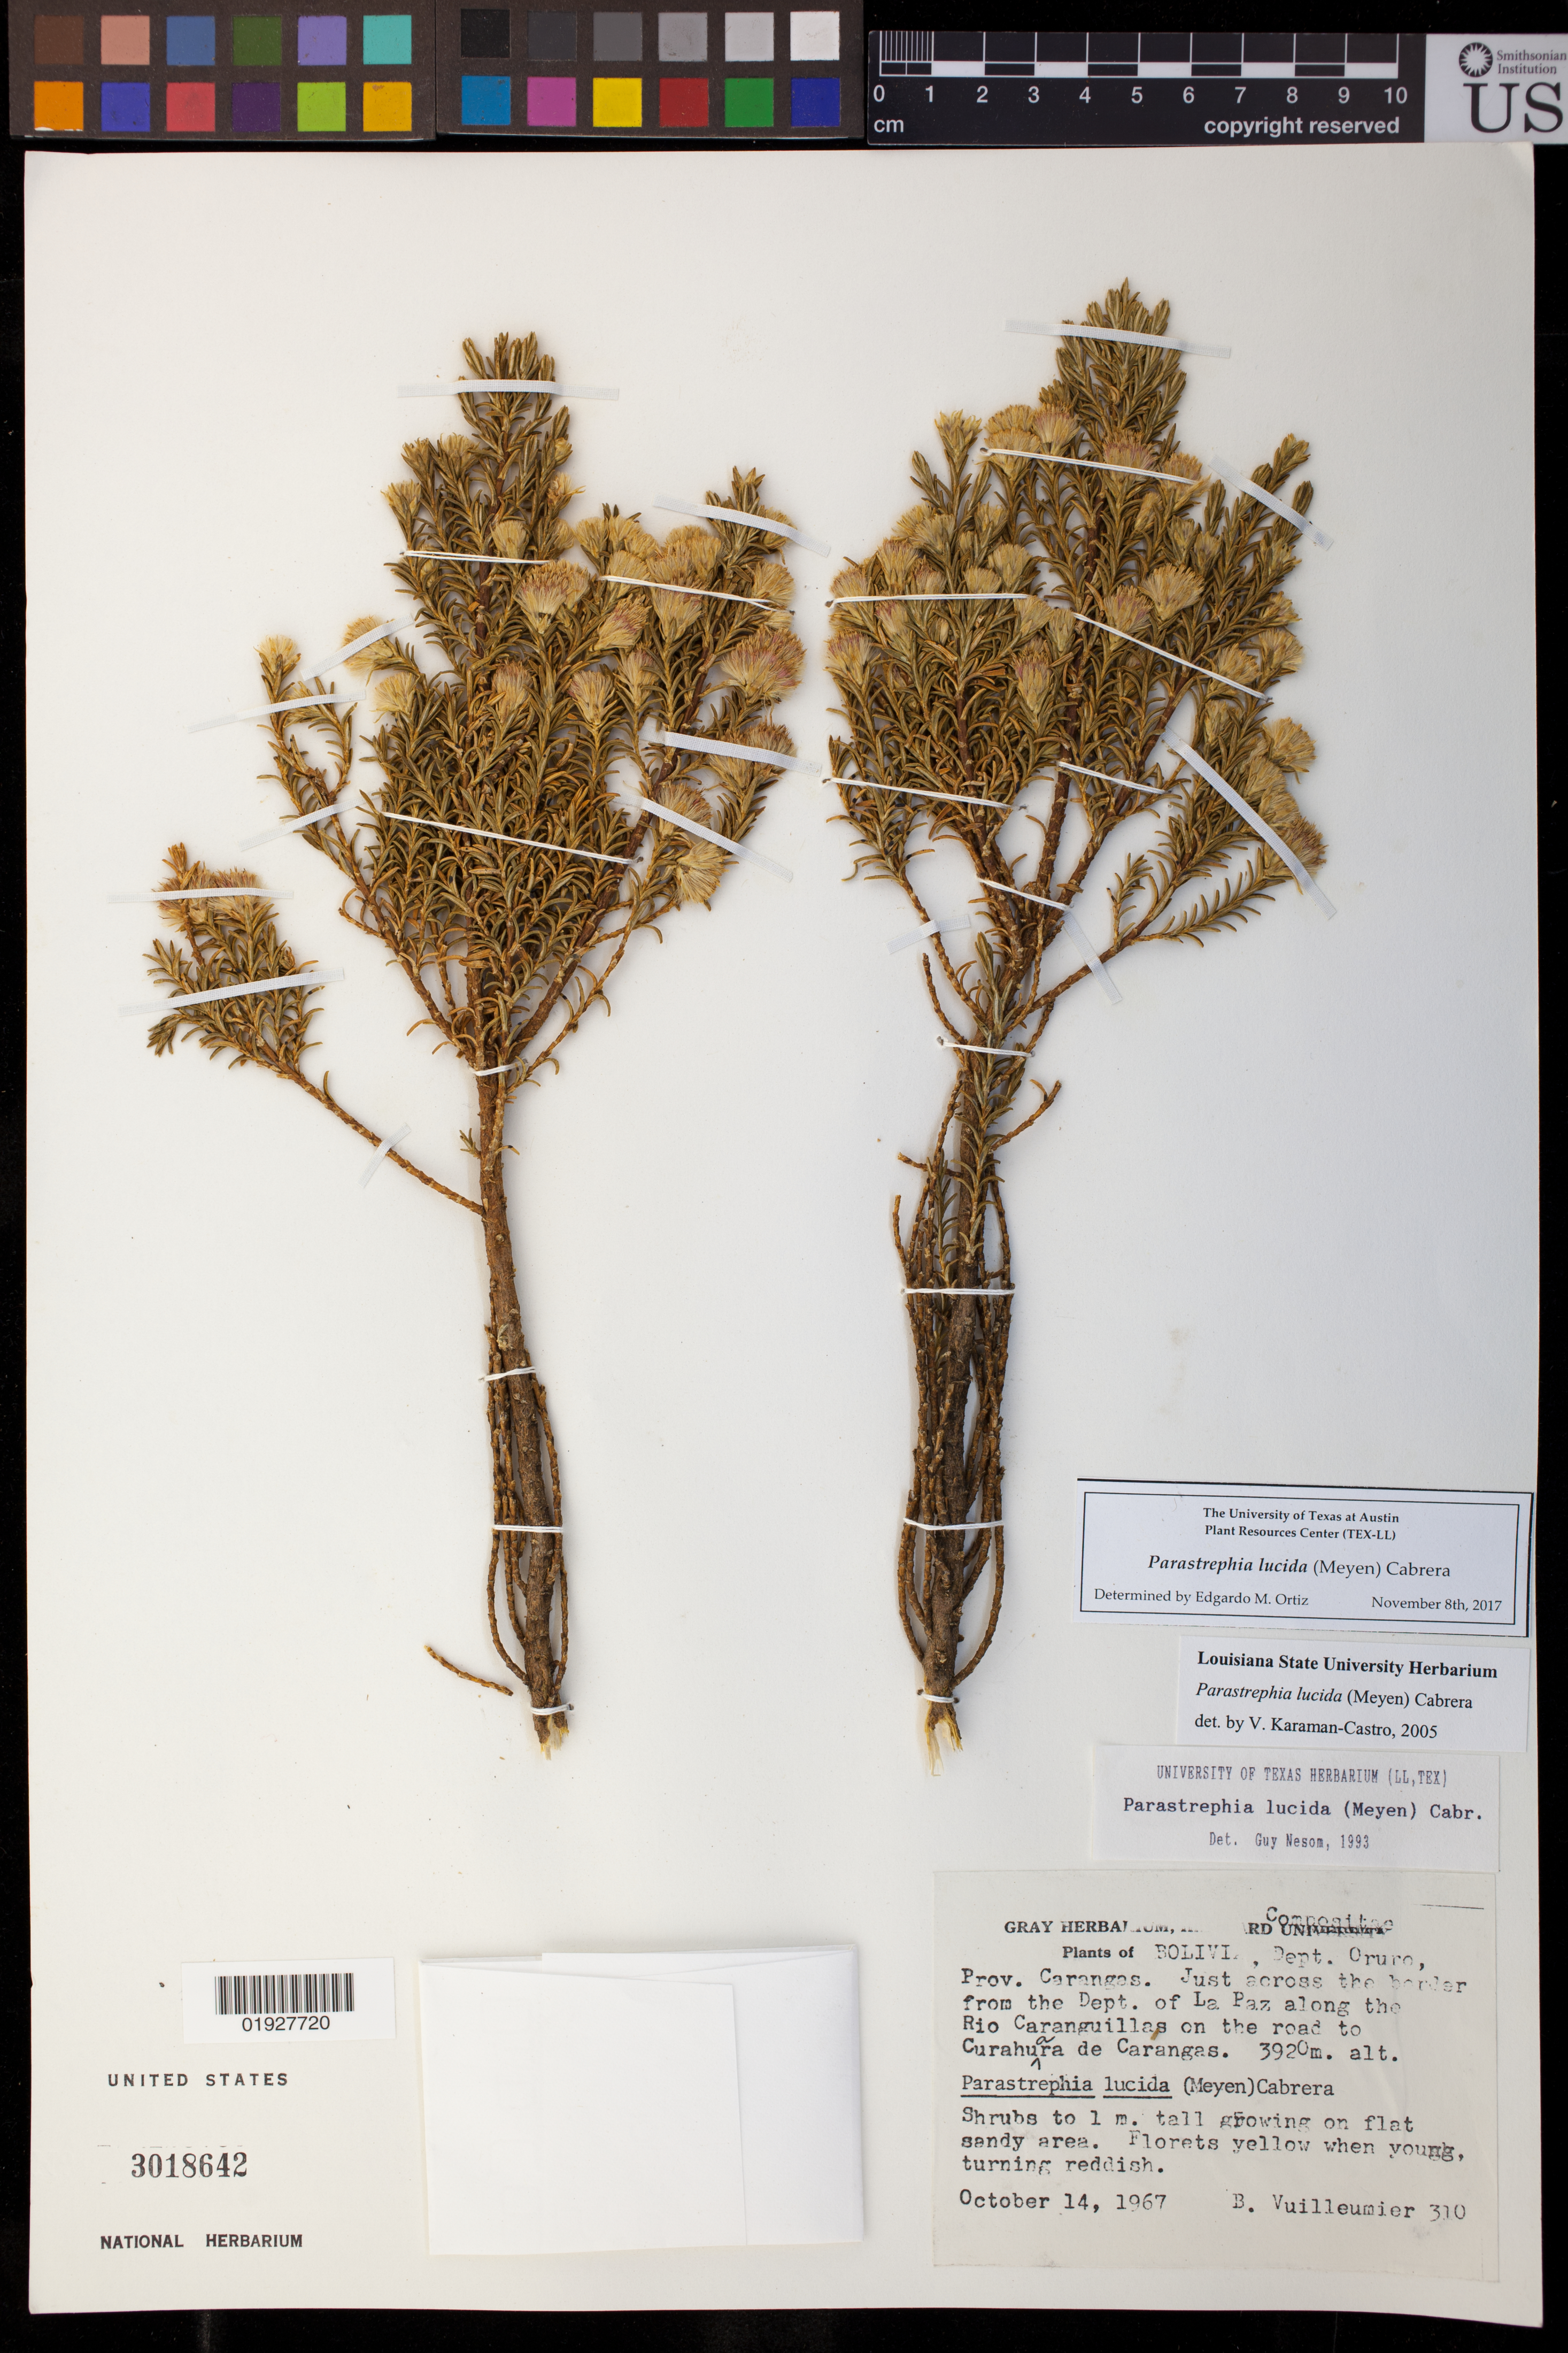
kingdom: Plantae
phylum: Tracheophyta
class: Magnoliopsida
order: Asterales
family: Asteraceae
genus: Parastrephia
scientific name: Parastrephia lucida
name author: (Meyen) Cabrera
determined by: Ortiz, E. M.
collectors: B. Vuilleumier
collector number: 310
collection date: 1967-10-14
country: Bolivia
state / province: Oruro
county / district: Carangas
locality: Just across the border from the Dept. of La Paz along the Rio Caranguillas on the road to Curahuara de Carangas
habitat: growing on flat sandy area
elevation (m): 3920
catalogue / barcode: US 3018642